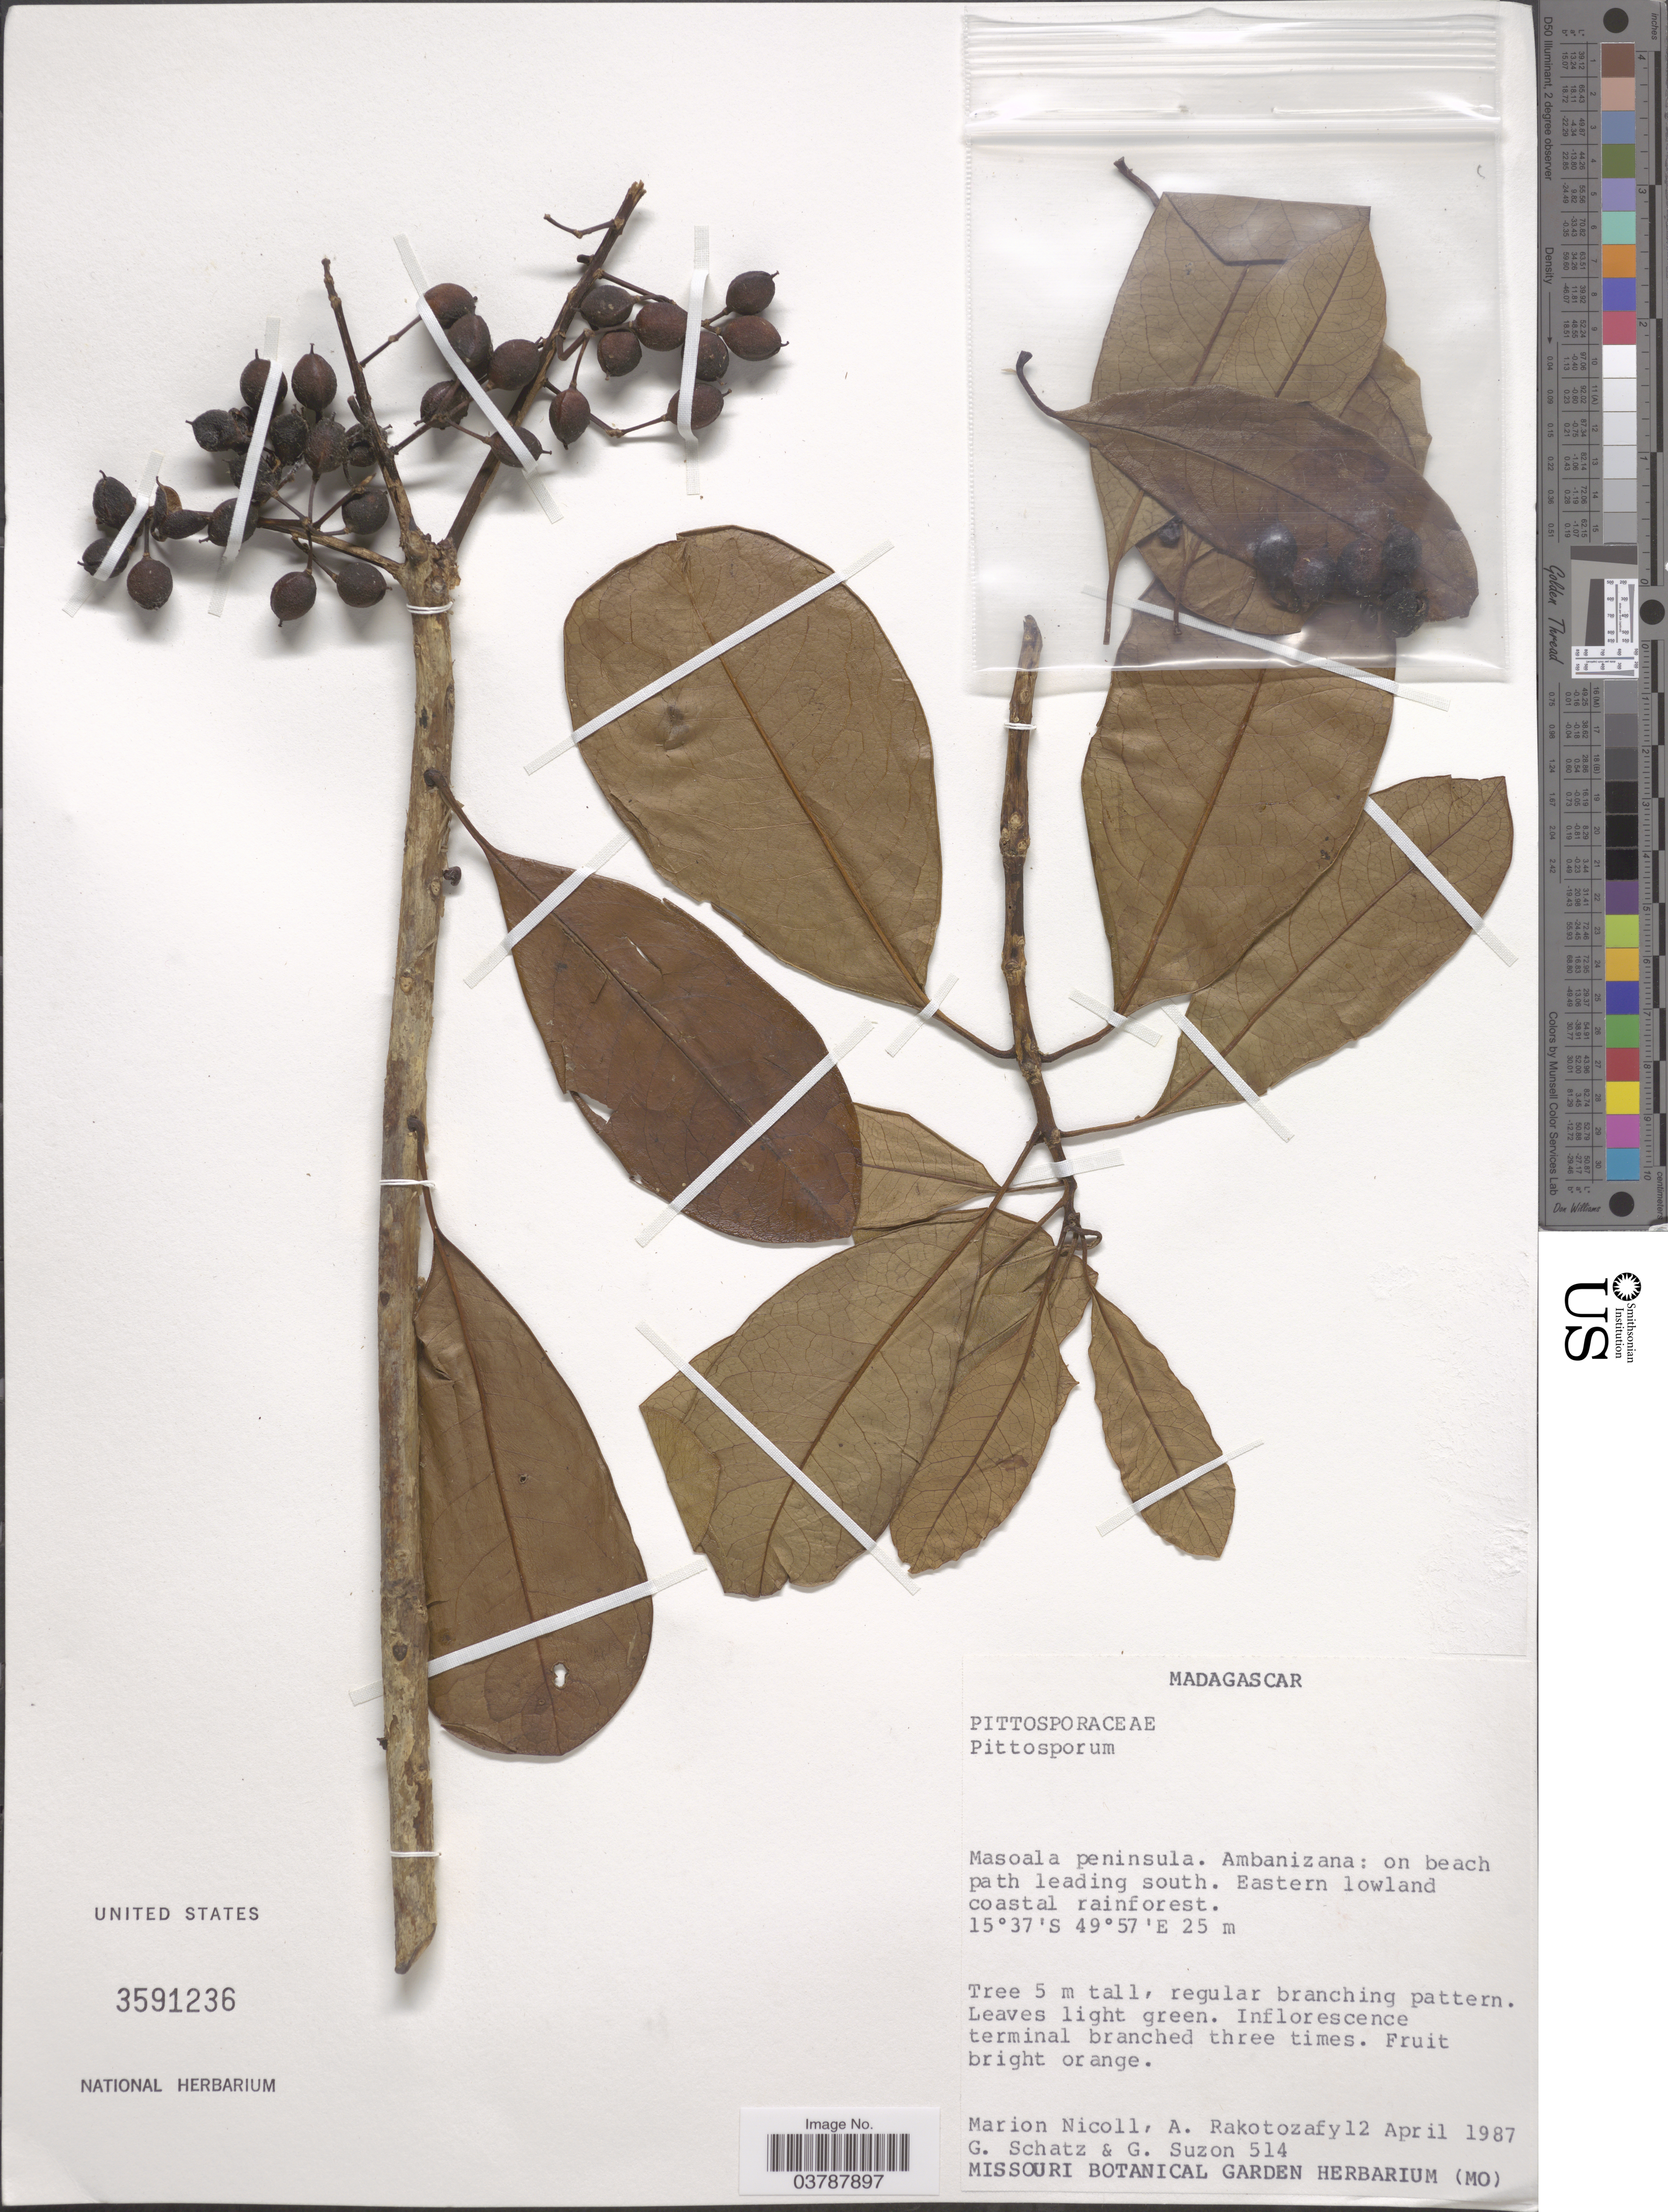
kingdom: Plantae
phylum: Tracheophyta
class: Magnoliopsida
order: Apiales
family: Pittosporaceae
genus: Pittosporum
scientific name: Pittosporum sp.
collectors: M. F. Nicoll, A. Rakotozafy, G. C. Schatz & G. Suzon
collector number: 514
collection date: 1987-04-12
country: Madagascar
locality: Masoala peninsula. Ambanizana: on beach path leading south. Eastern lowland coastal rainforest.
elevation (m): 25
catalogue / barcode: US 3591236